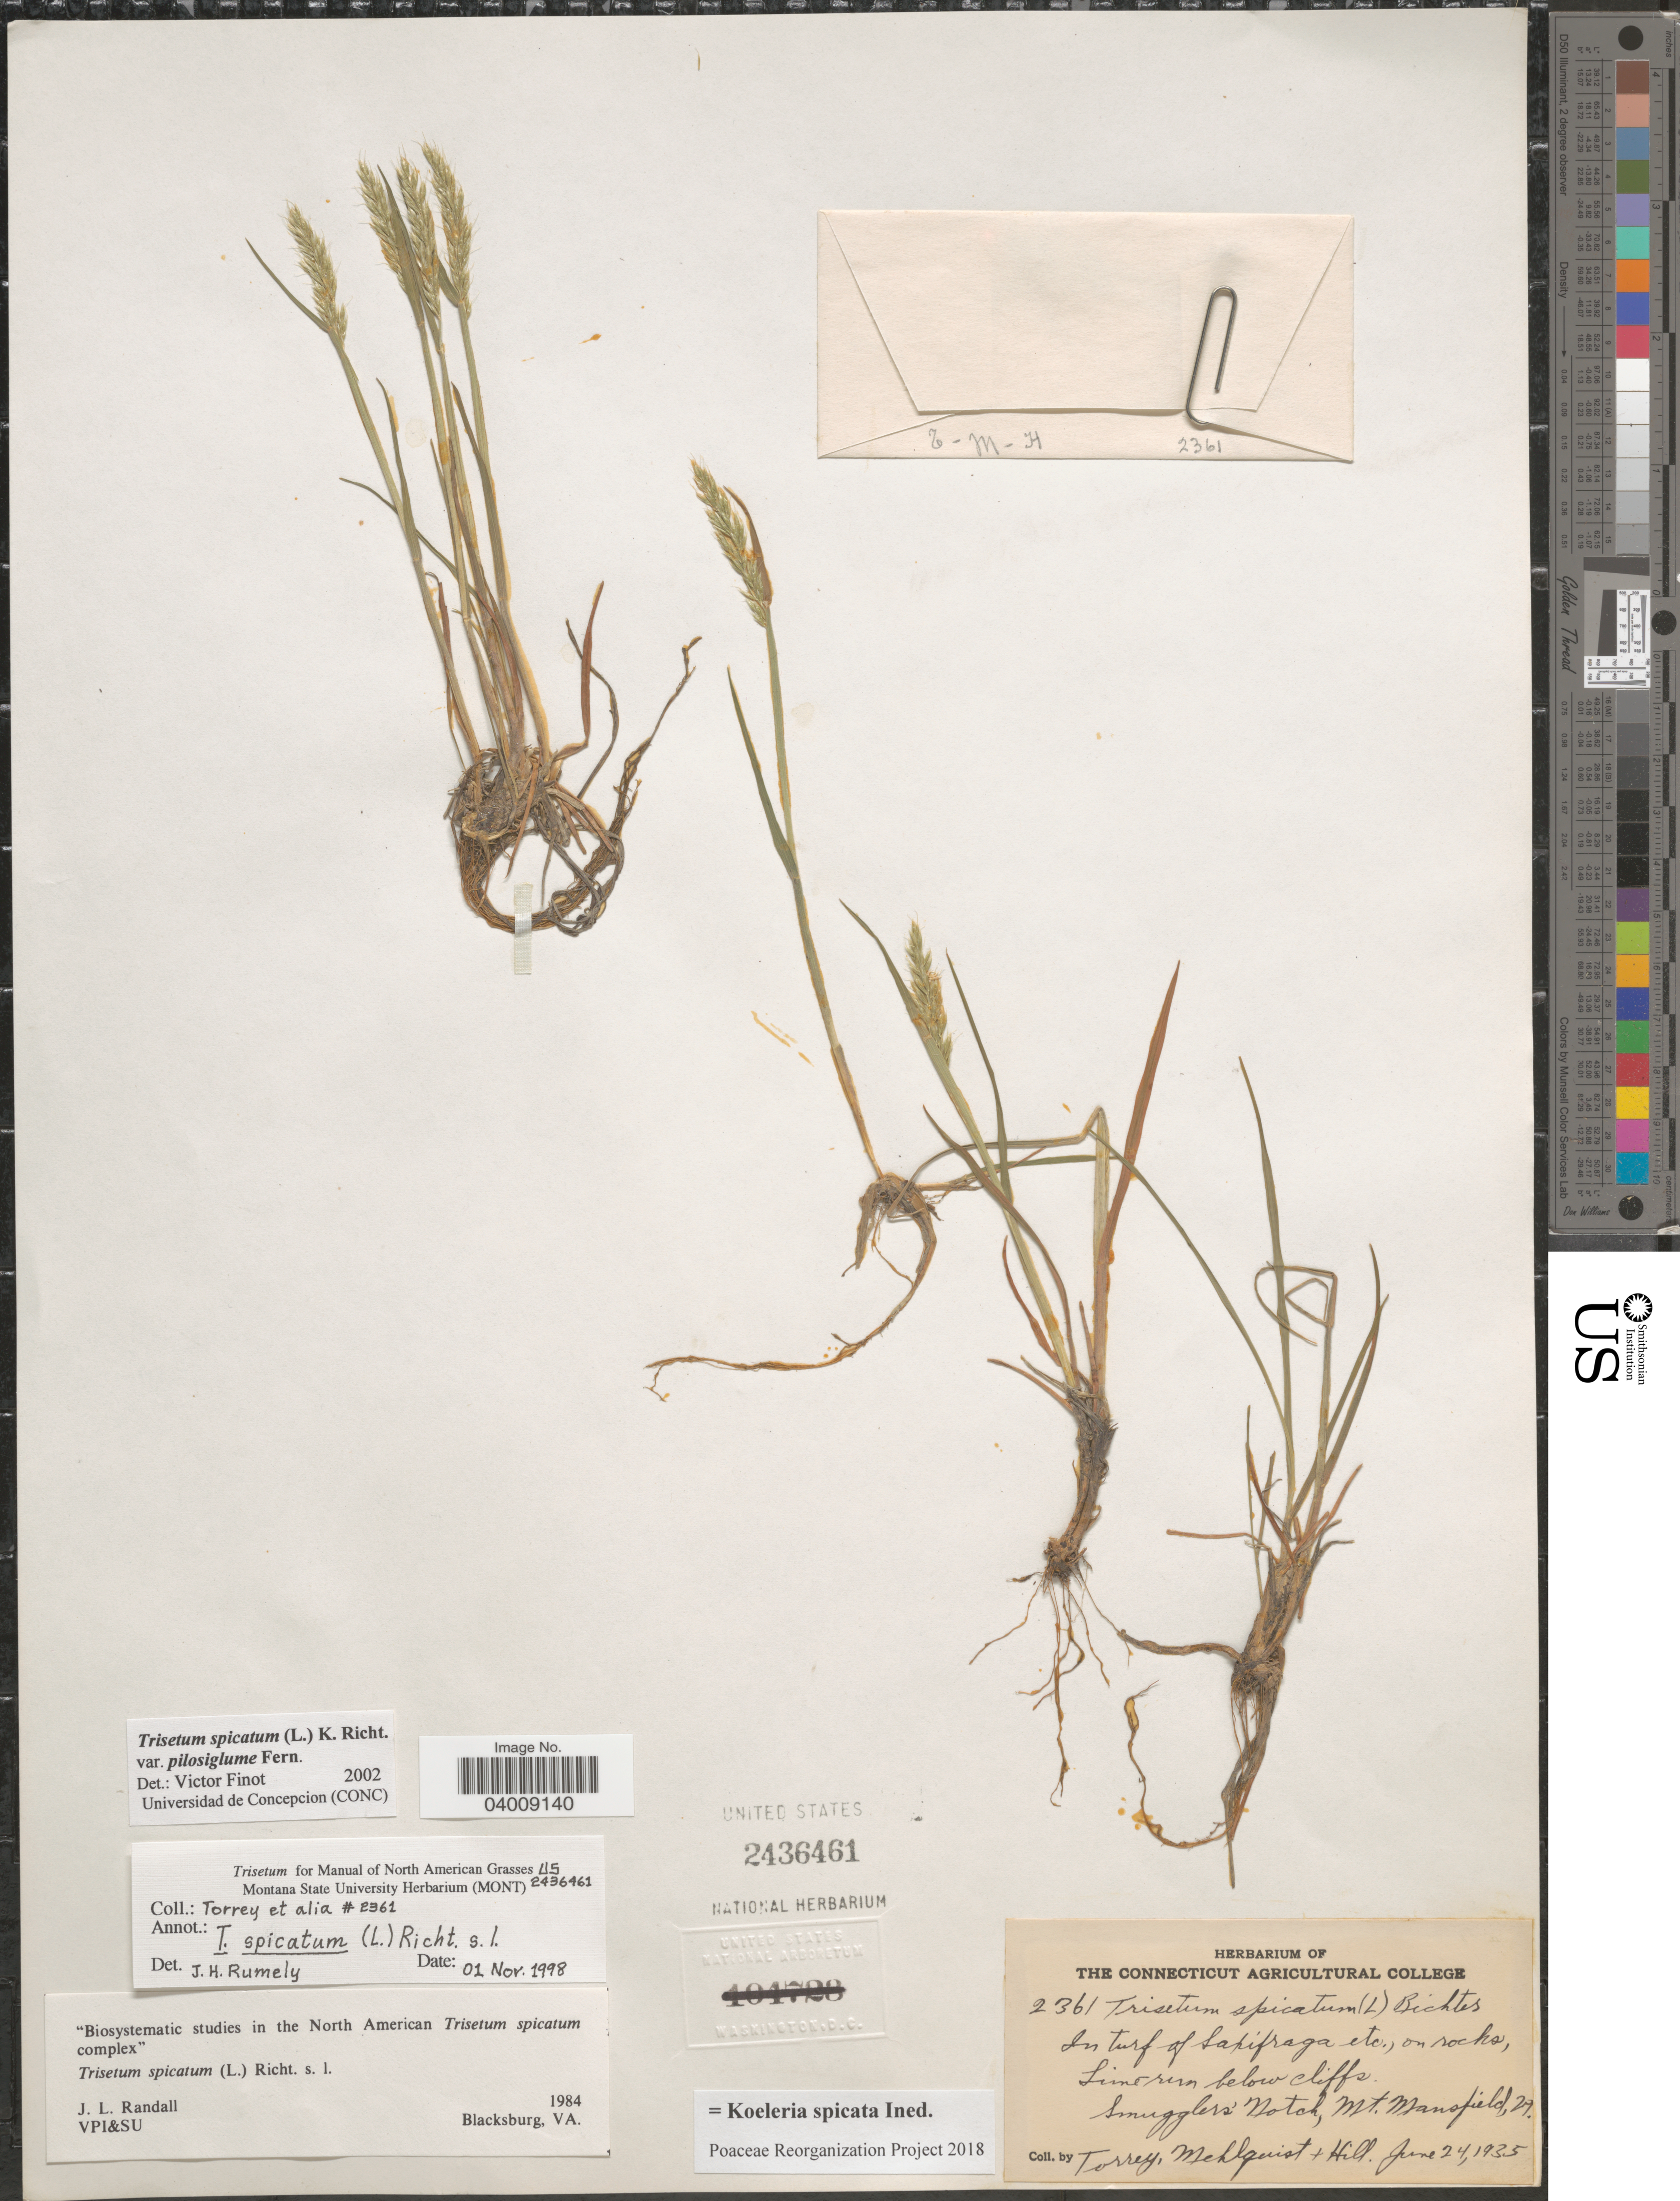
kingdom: Plantae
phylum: Tracheophyta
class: Liliopsida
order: Poales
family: Poaceae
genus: Koeleria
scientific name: Koeleria spicata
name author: (L.) Barberá et al.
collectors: J. Torrey, Mehlquist & Hill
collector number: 2361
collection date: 1935-06-24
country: United States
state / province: Vermont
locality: Smugglers' Notch, Mt. Mansfield.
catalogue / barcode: US 2436461